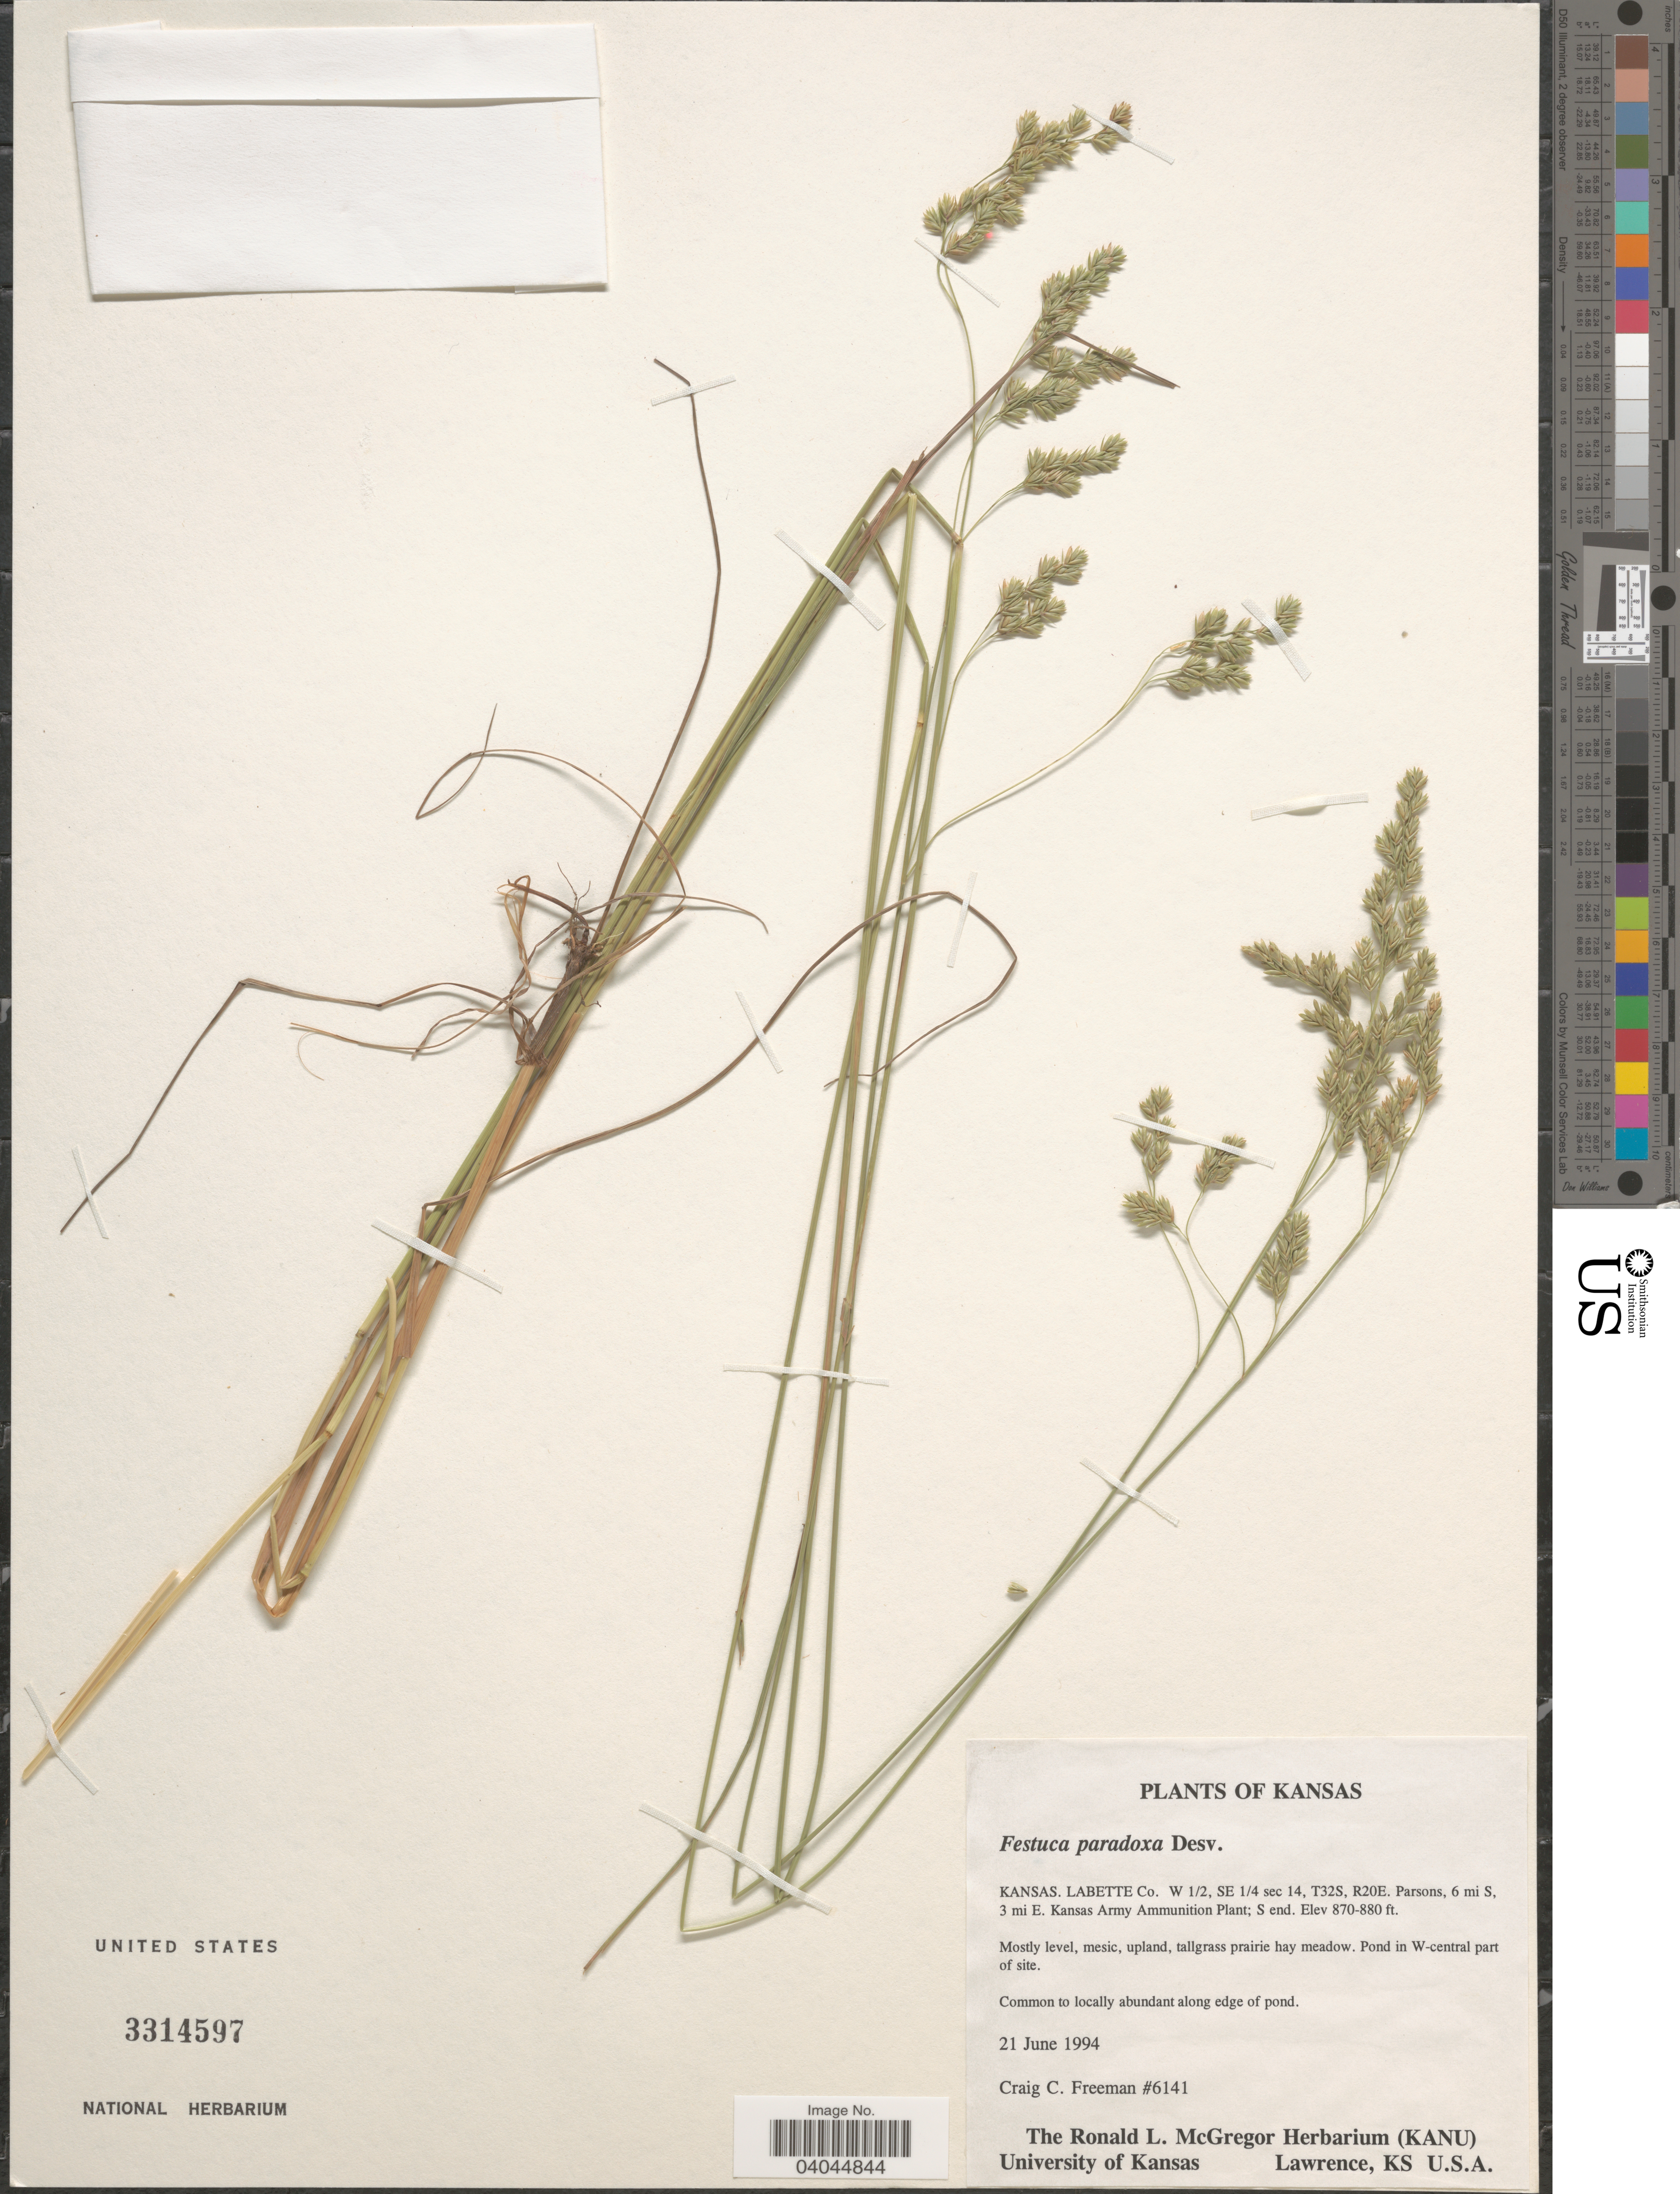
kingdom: Plantae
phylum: Tracheophyta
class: Liliopsida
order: Poales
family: Poaceae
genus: Festuca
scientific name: Festuca paradoxa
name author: Desv.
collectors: C. C. Freeman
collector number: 6141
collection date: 1994-06-21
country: United States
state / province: Kansas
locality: Labette Co. W 1/2, SE 1/4 sec 14, T32S, R20E, Parsons, 6 mi S, 3 mi E. Kansas Army Ammunition Plant; S end. Pond in W-central part of site.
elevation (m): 265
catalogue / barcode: US 3314597